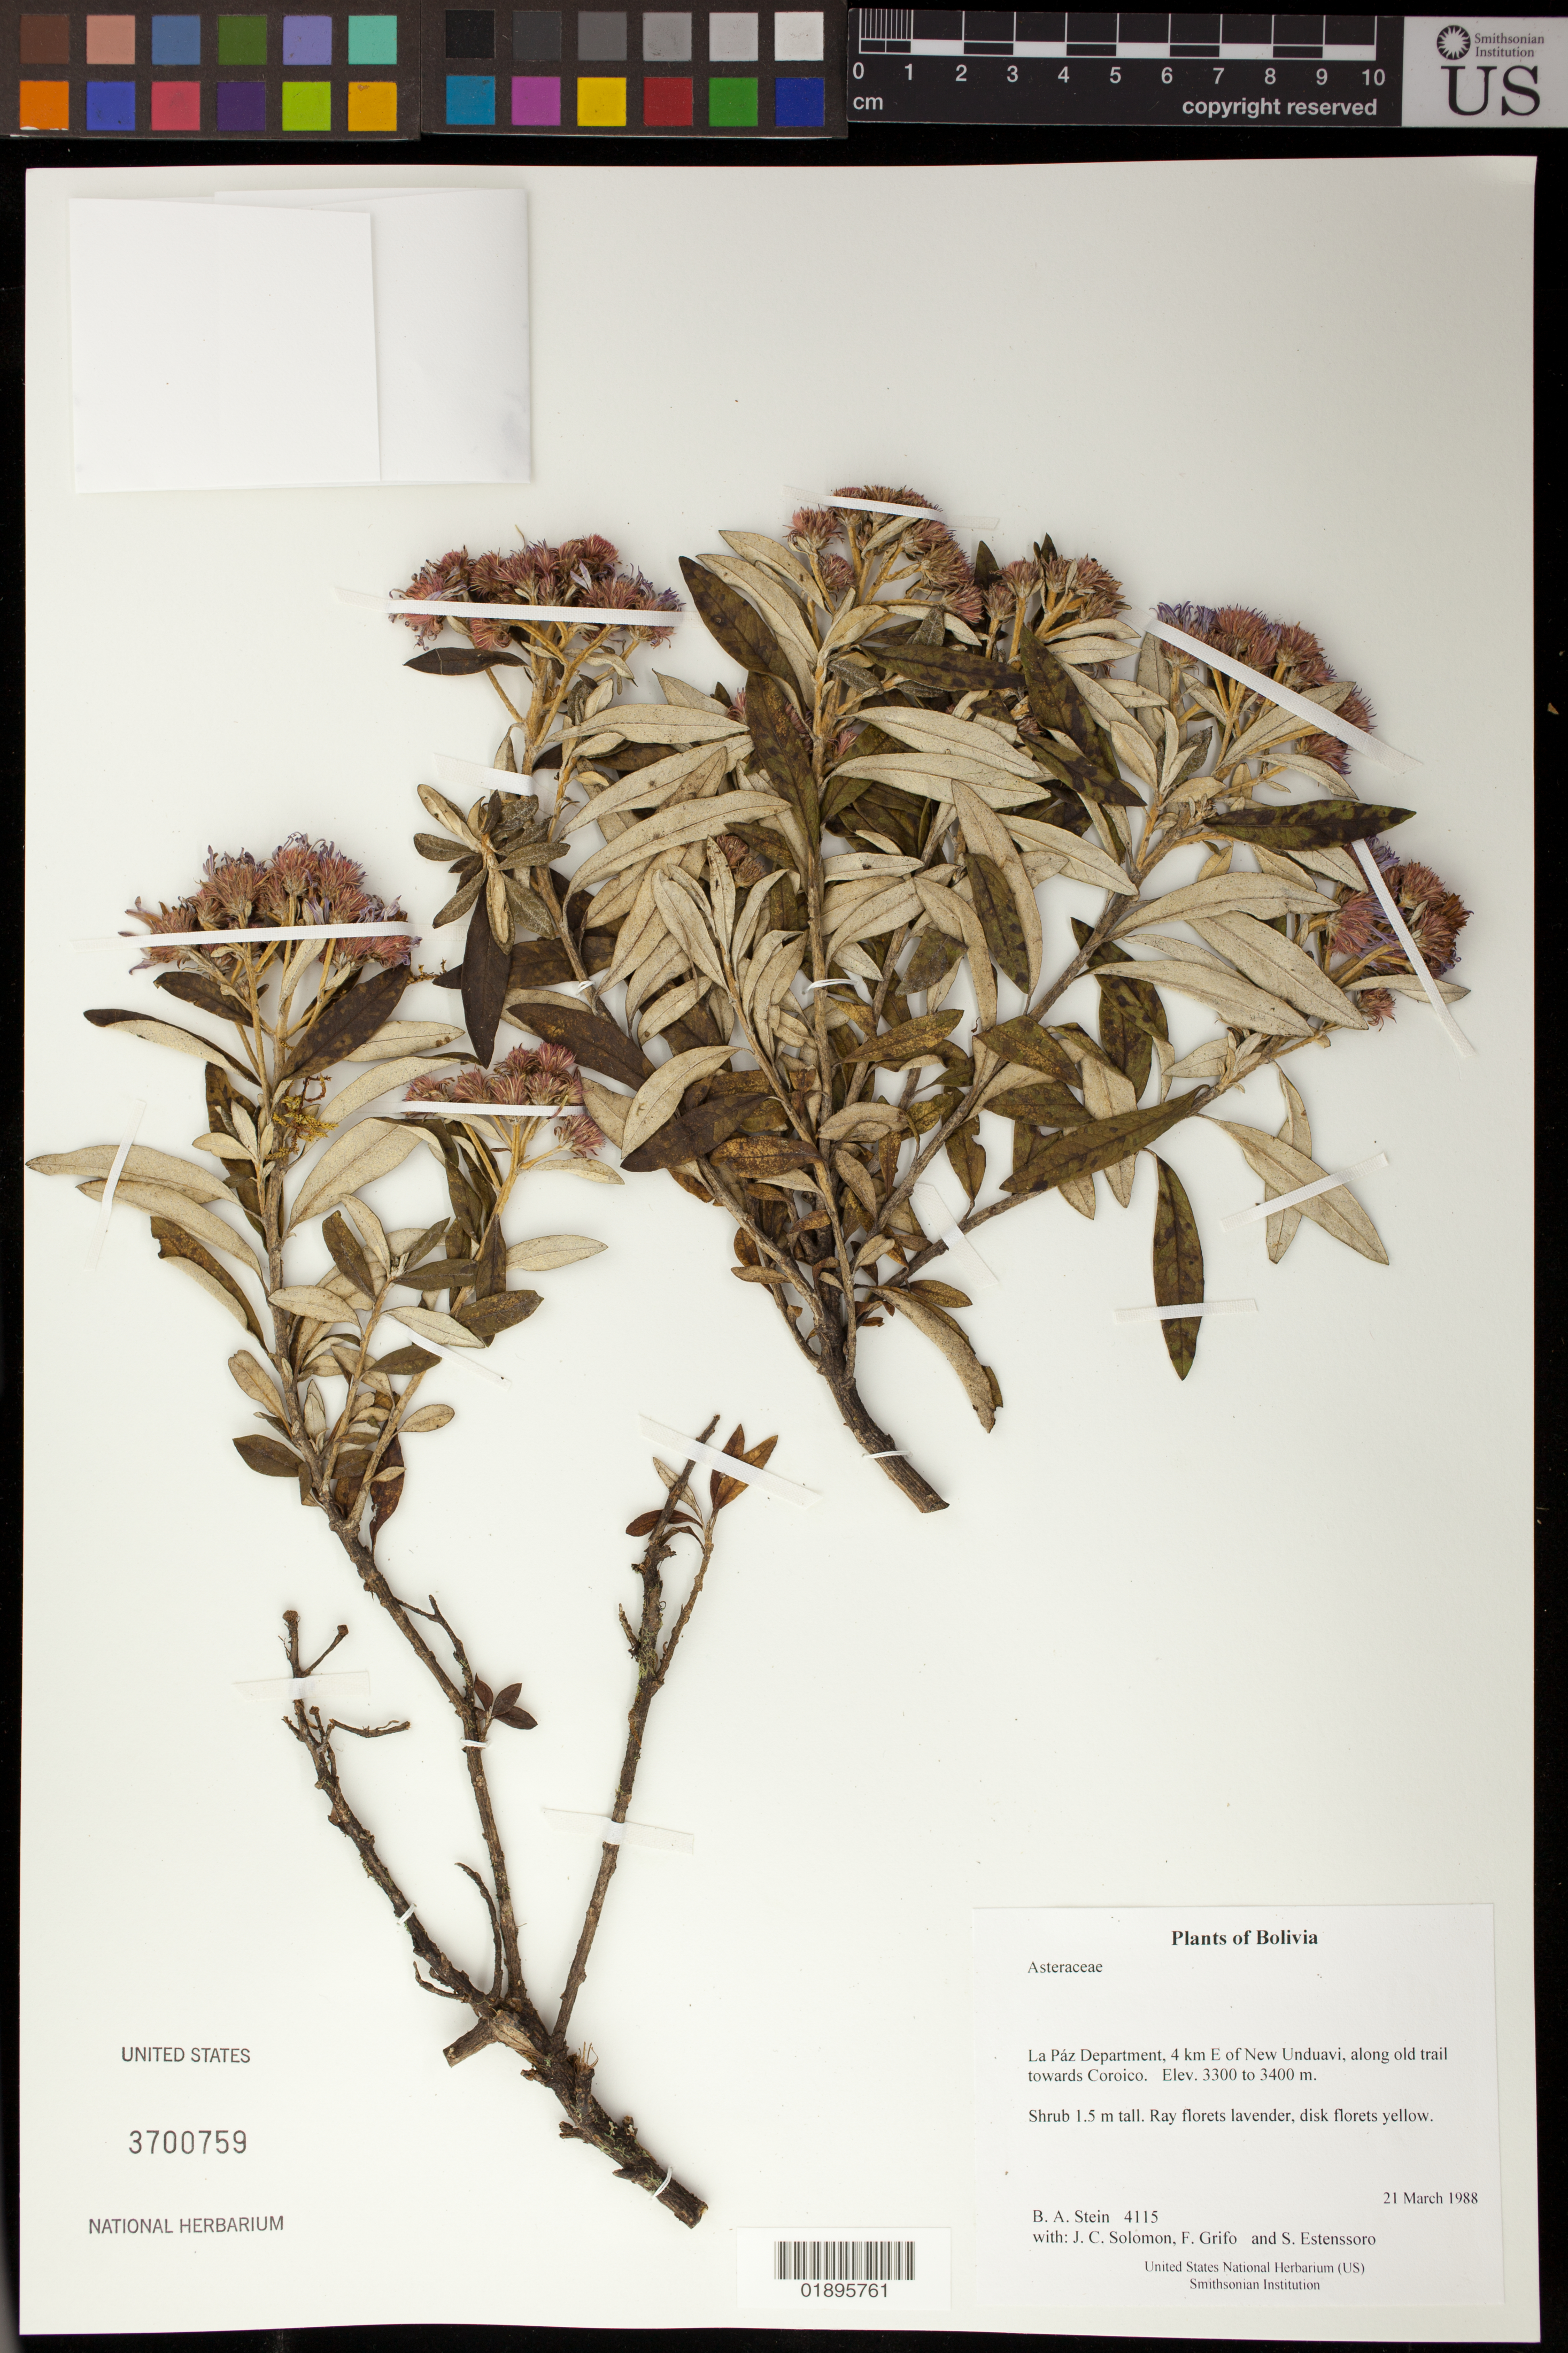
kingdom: Plantae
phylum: Tracheophyta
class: Magnoliopsida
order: Asterales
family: Asteraceae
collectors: B. A. Stein, J. C. Solomon, F. Grifo & S. Estenssoro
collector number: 4115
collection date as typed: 21 March 1988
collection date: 1988-03-21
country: Bolivia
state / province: La Páz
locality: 4 km E of New Unduavi, along old trail towards Coroico.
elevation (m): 3300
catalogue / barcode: US 3700759